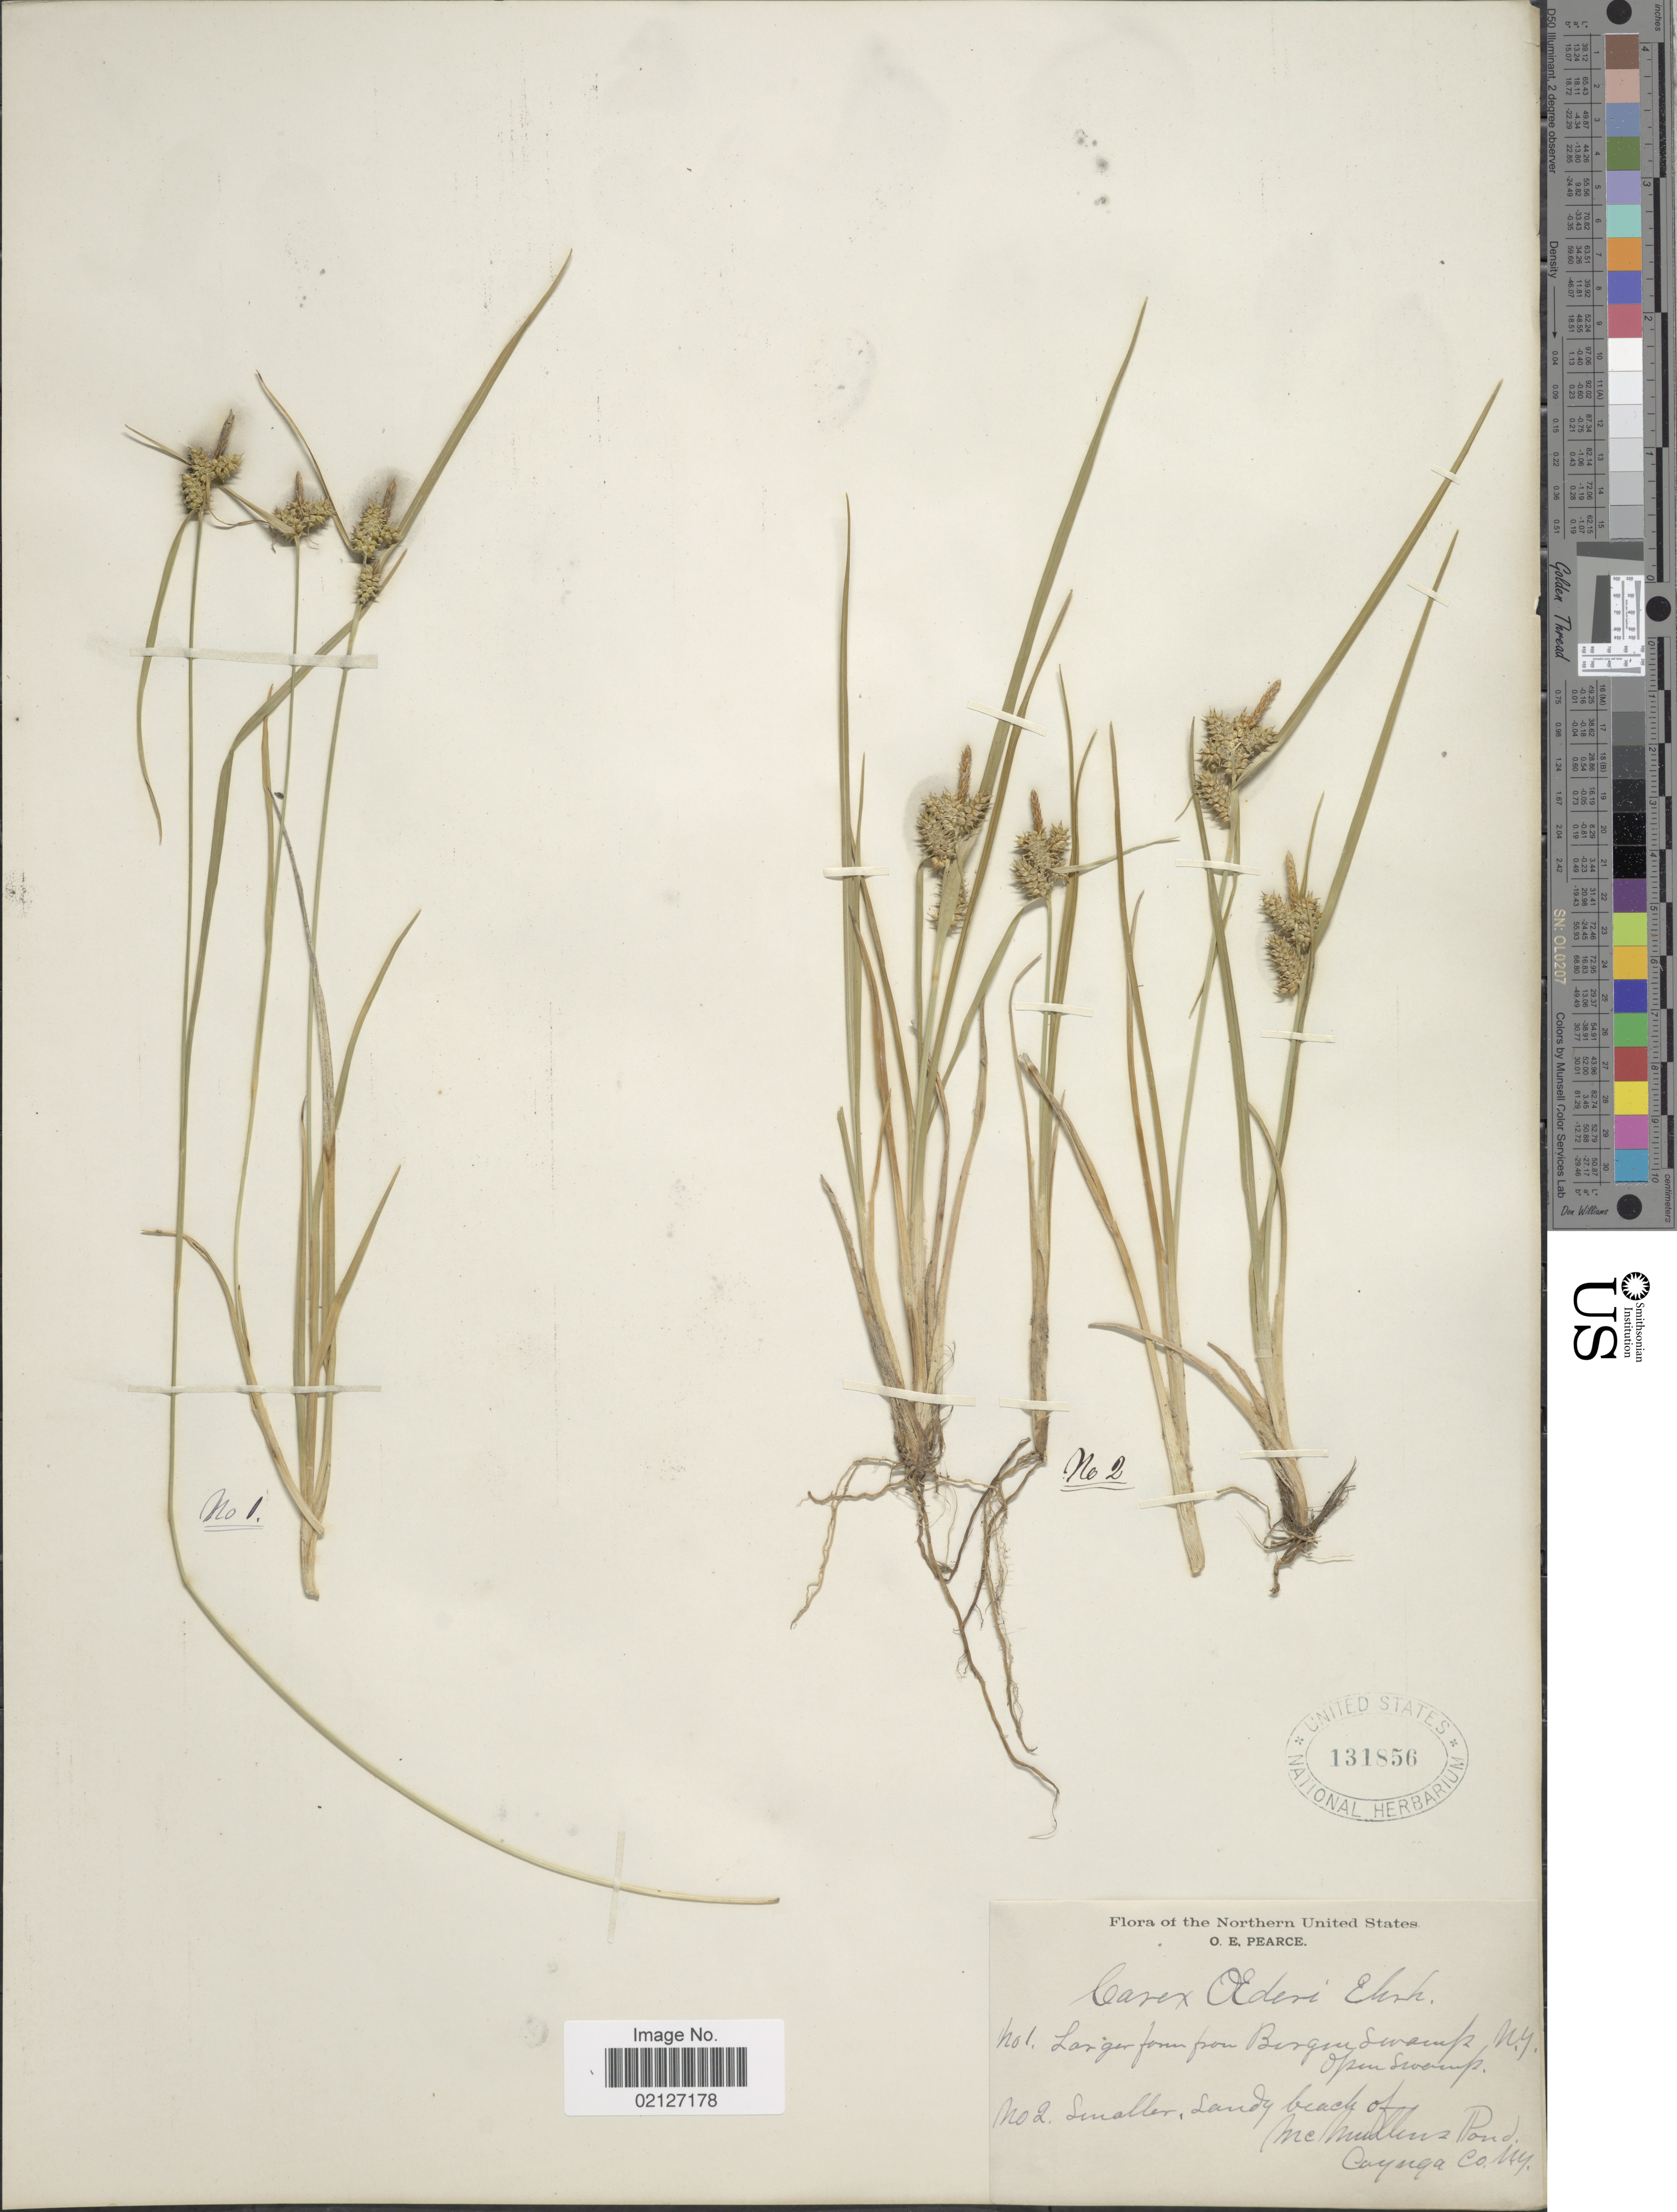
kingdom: Plantae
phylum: Tracheophyta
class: Liliopsida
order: Poales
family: Cyperaceae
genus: Carex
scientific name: Carex oederi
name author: Retz.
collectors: O. E. Pearce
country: United States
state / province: New York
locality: Bergen swamp, open swamp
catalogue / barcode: US 131856